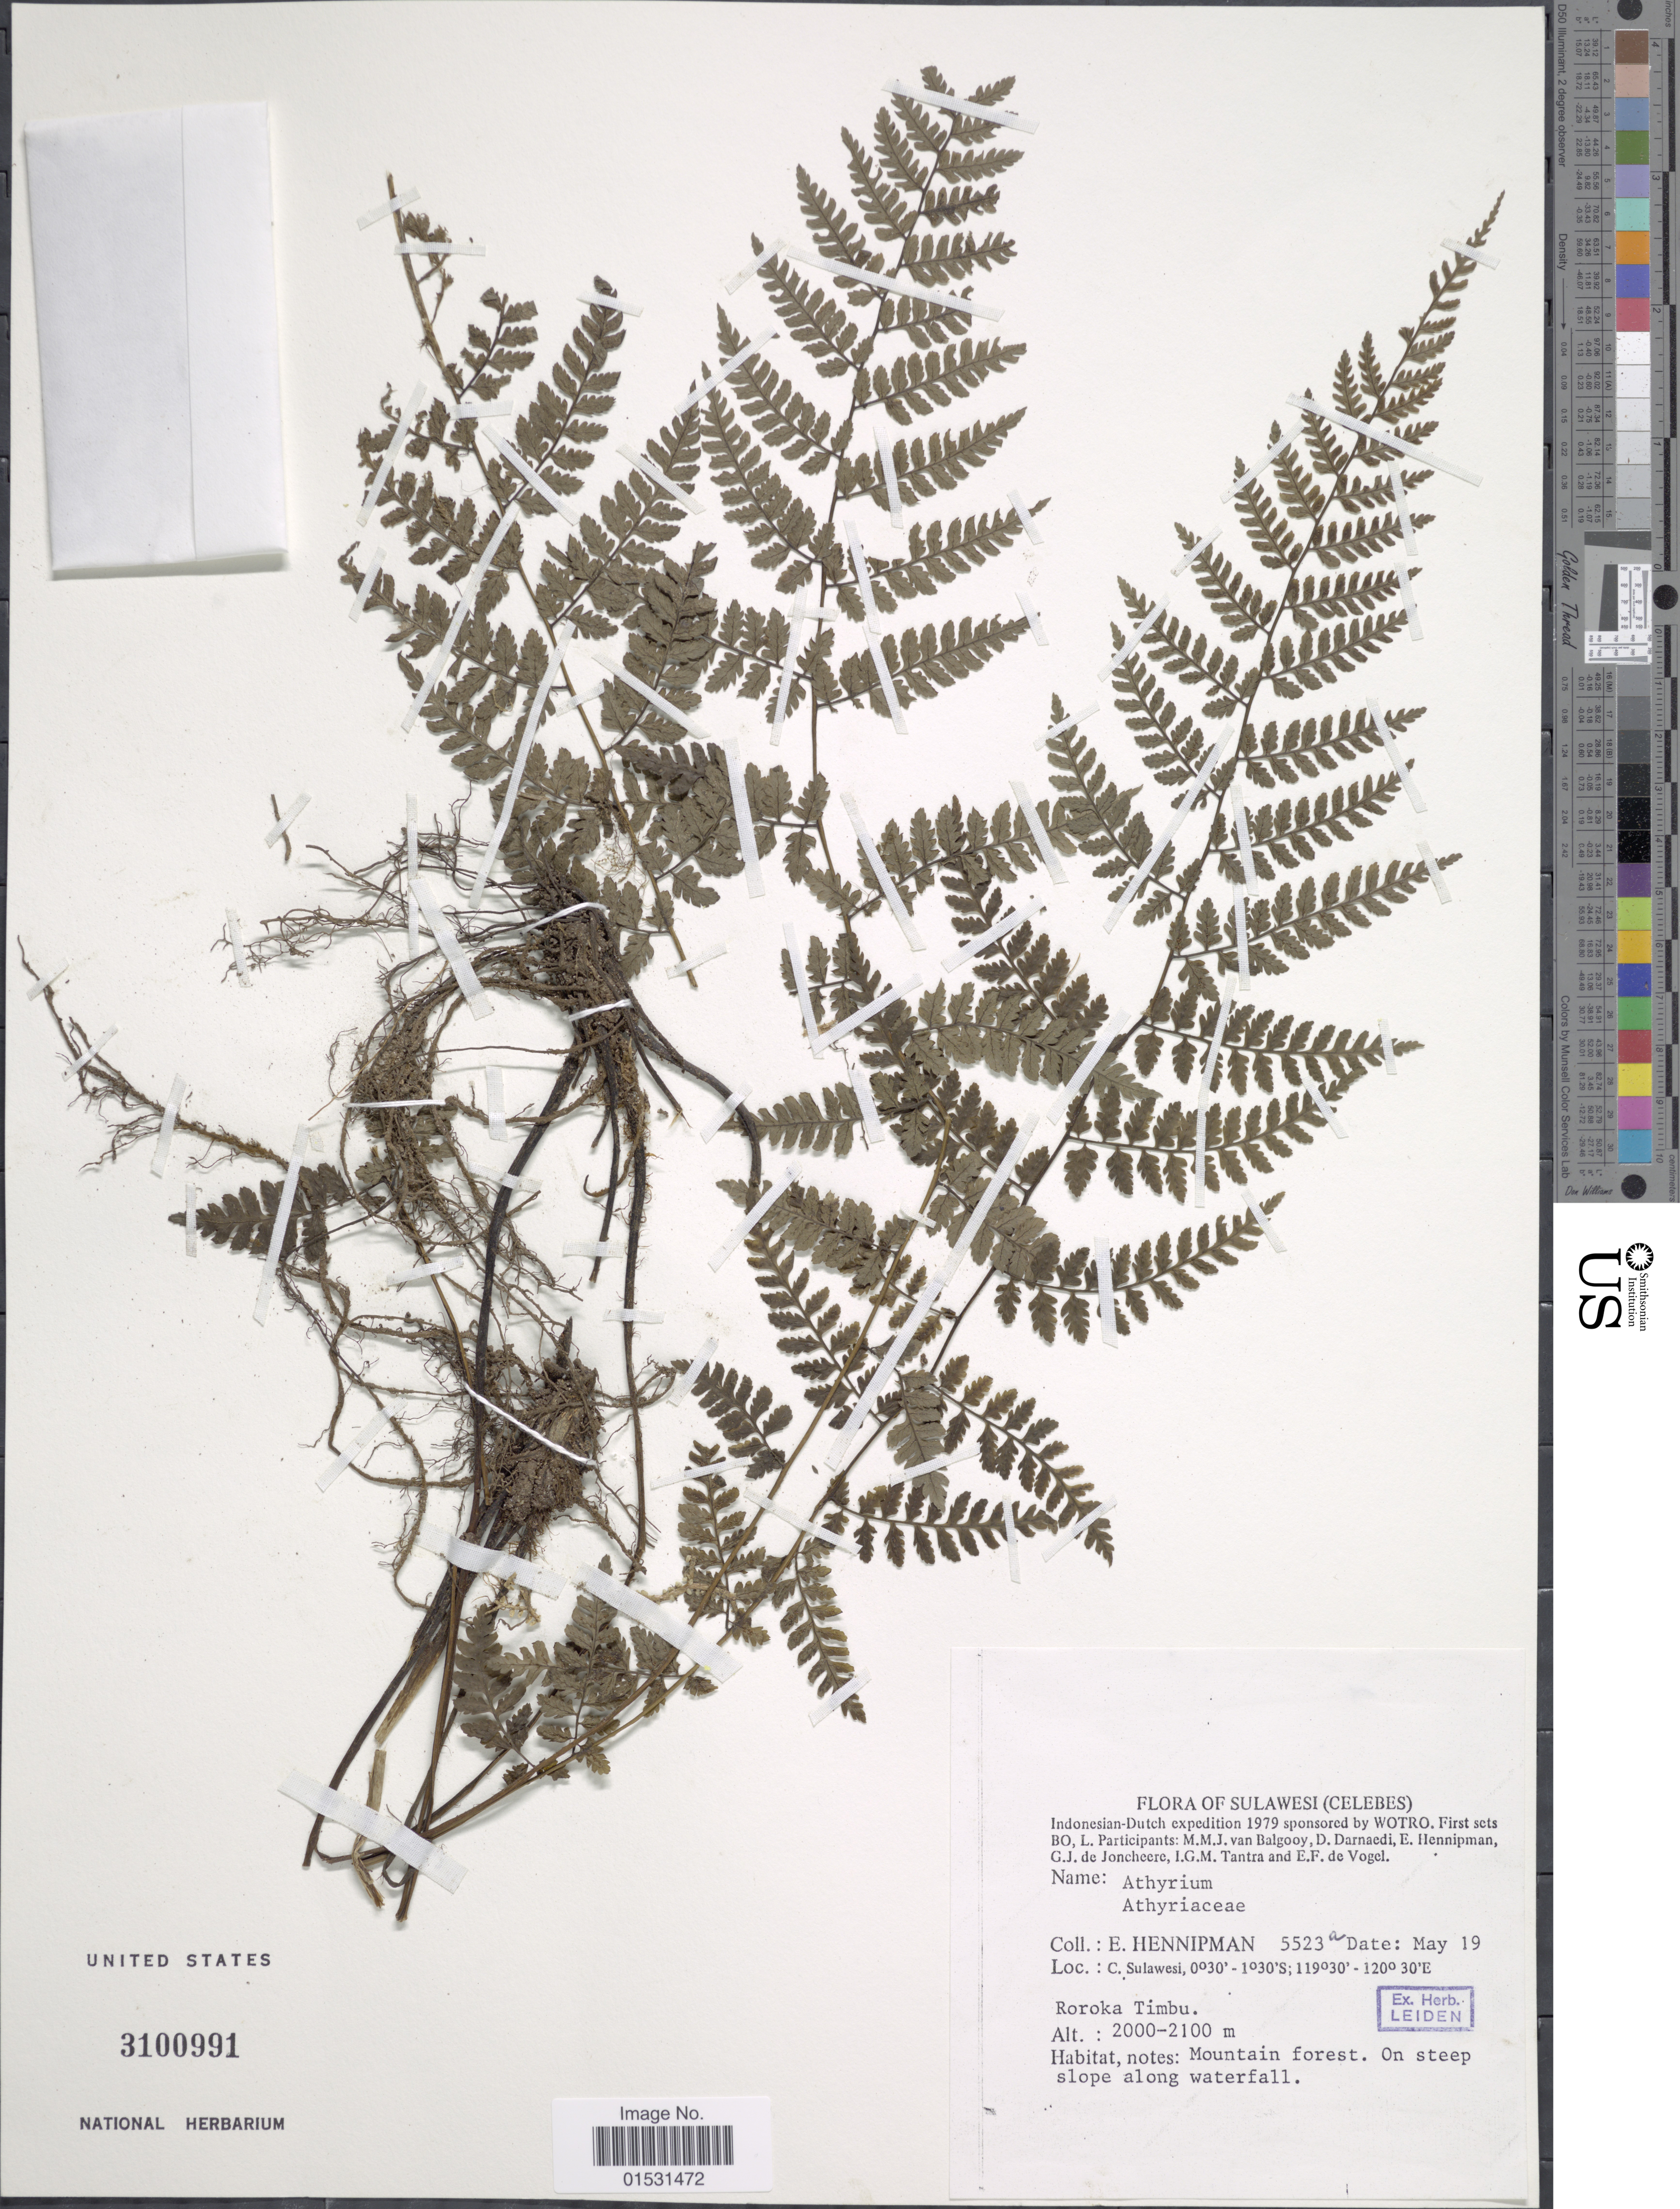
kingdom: Plantae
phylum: Tracheophyta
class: Polypodiopsida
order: Polypodiales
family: Athyriaceae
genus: Athyrium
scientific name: Athyrium sp.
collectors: E. Hennipman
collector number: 5523a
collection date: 1979-05-19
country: Indonesia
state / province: Sulawesi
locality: Celebes. C. Sulawesi. Roroka Timbu.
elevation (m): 2000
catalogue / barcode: US 3100991